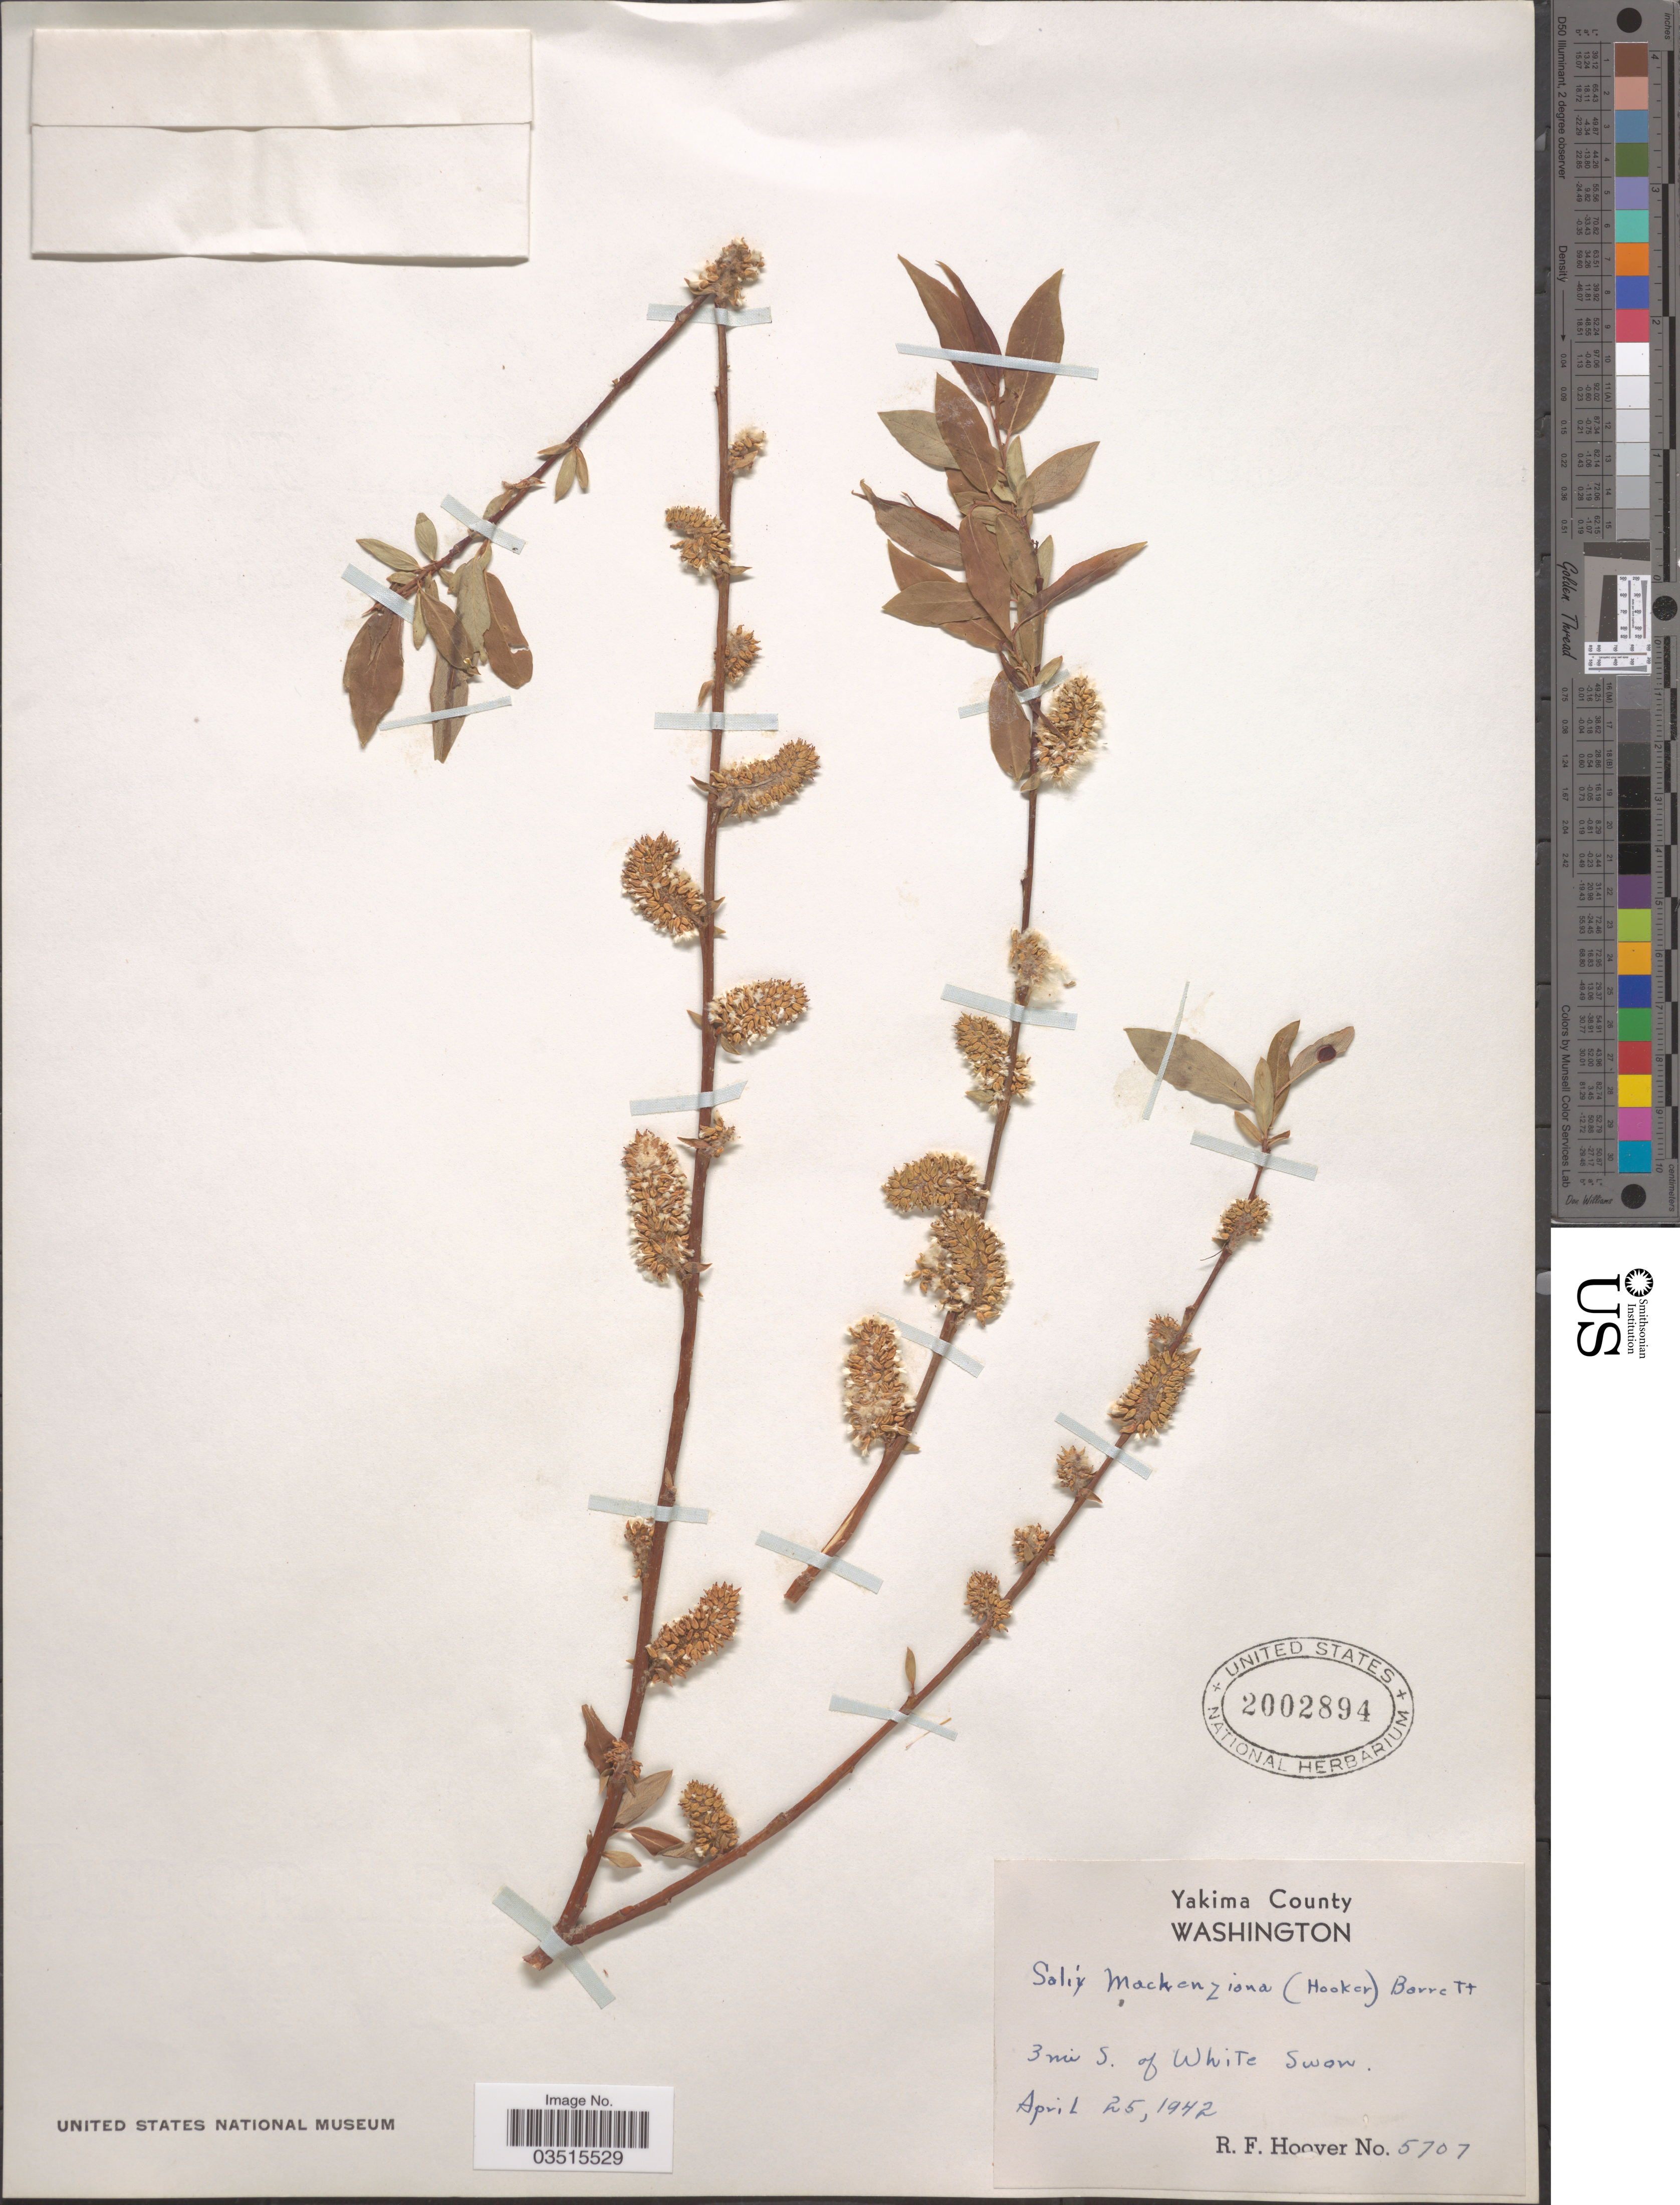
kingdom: Plantae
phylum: Tracheophyta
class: Magnoliopsida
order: Malpighiales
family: Salicaceae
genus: Salix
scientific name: Salix mackenziana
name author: (Hook.) Barratt ex Hook.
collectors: R. F. Hoover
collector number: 5707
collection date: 1942-04-25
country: United States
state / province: Washington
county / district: Yakima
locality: Yakima County. 3 mi S. of White Swan.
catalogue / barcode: US 2002894